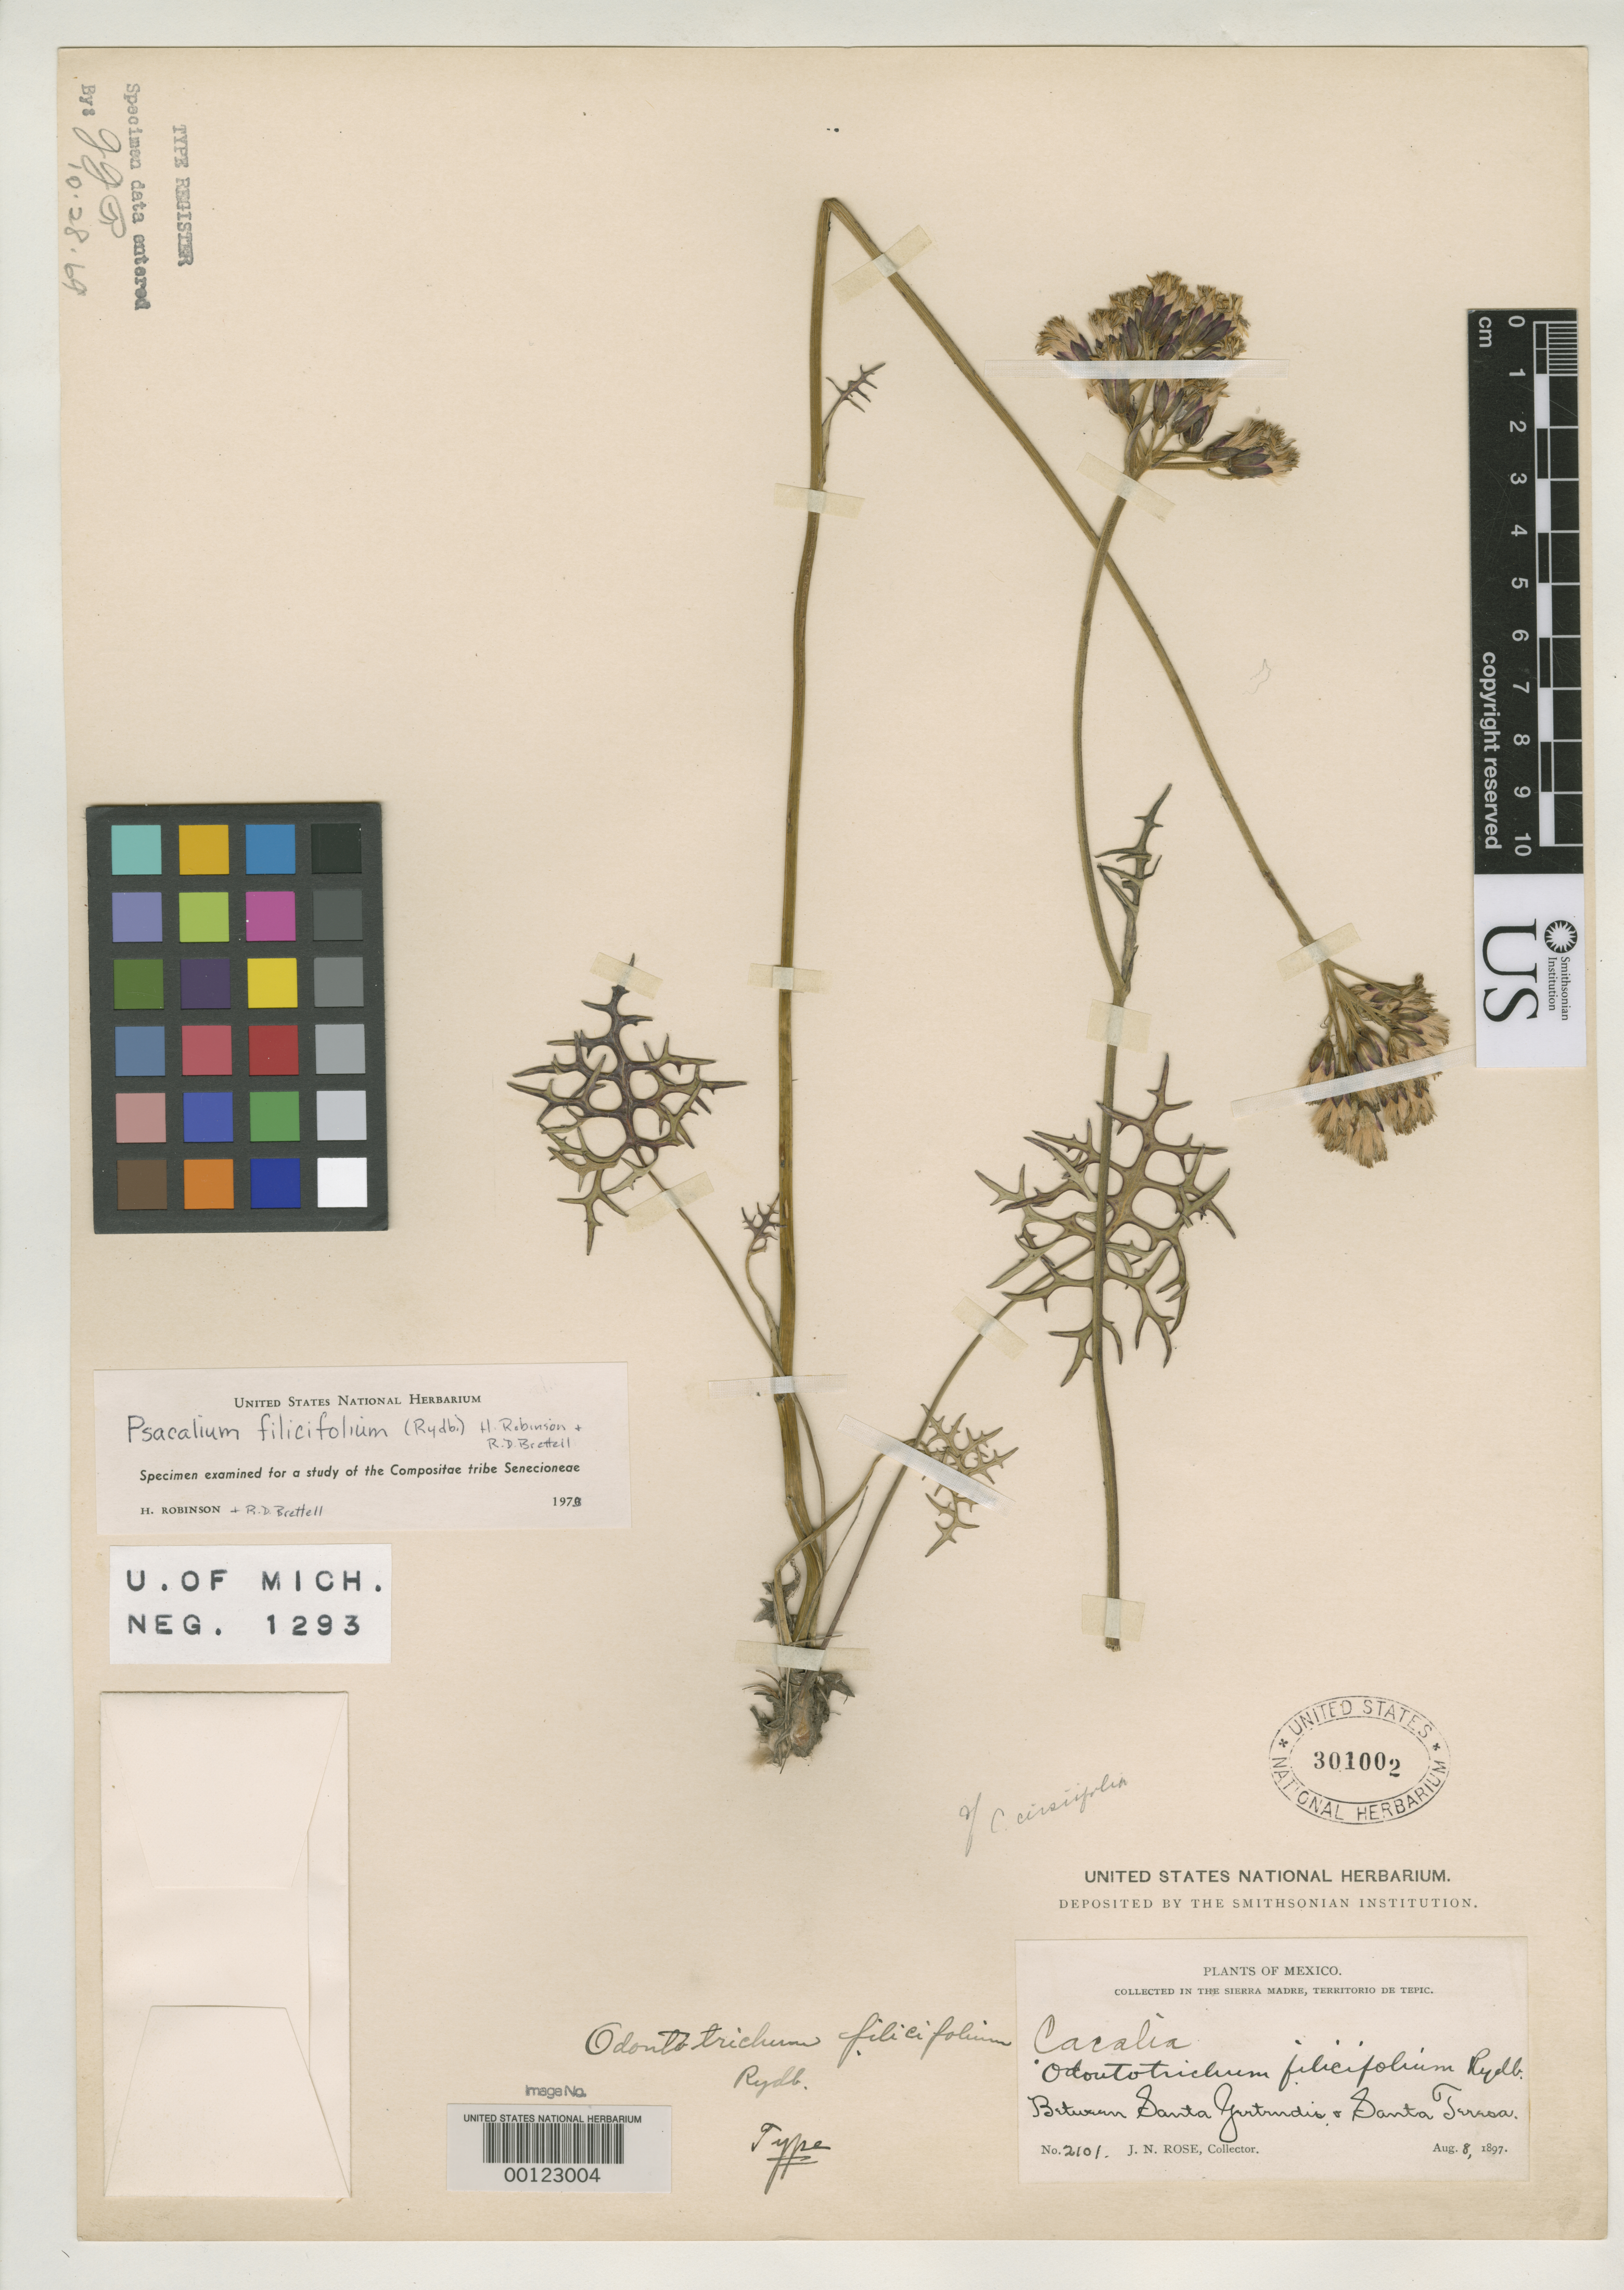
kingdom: Plantae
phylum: Tracheophyta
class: Magnoliopsida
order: Asterales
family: Asteraceae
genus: Odontotrichum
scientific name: Odontotrichum filicifolium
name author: Rydb.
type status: Holotype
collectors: J. N. Rose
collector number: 2101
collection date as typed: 08 Aug 1897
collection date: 1897-08-08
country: Mexico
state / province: Nayarit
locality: Between Santa Gertrudis and Santa Teresa, Tepic.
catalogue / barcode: US 301002